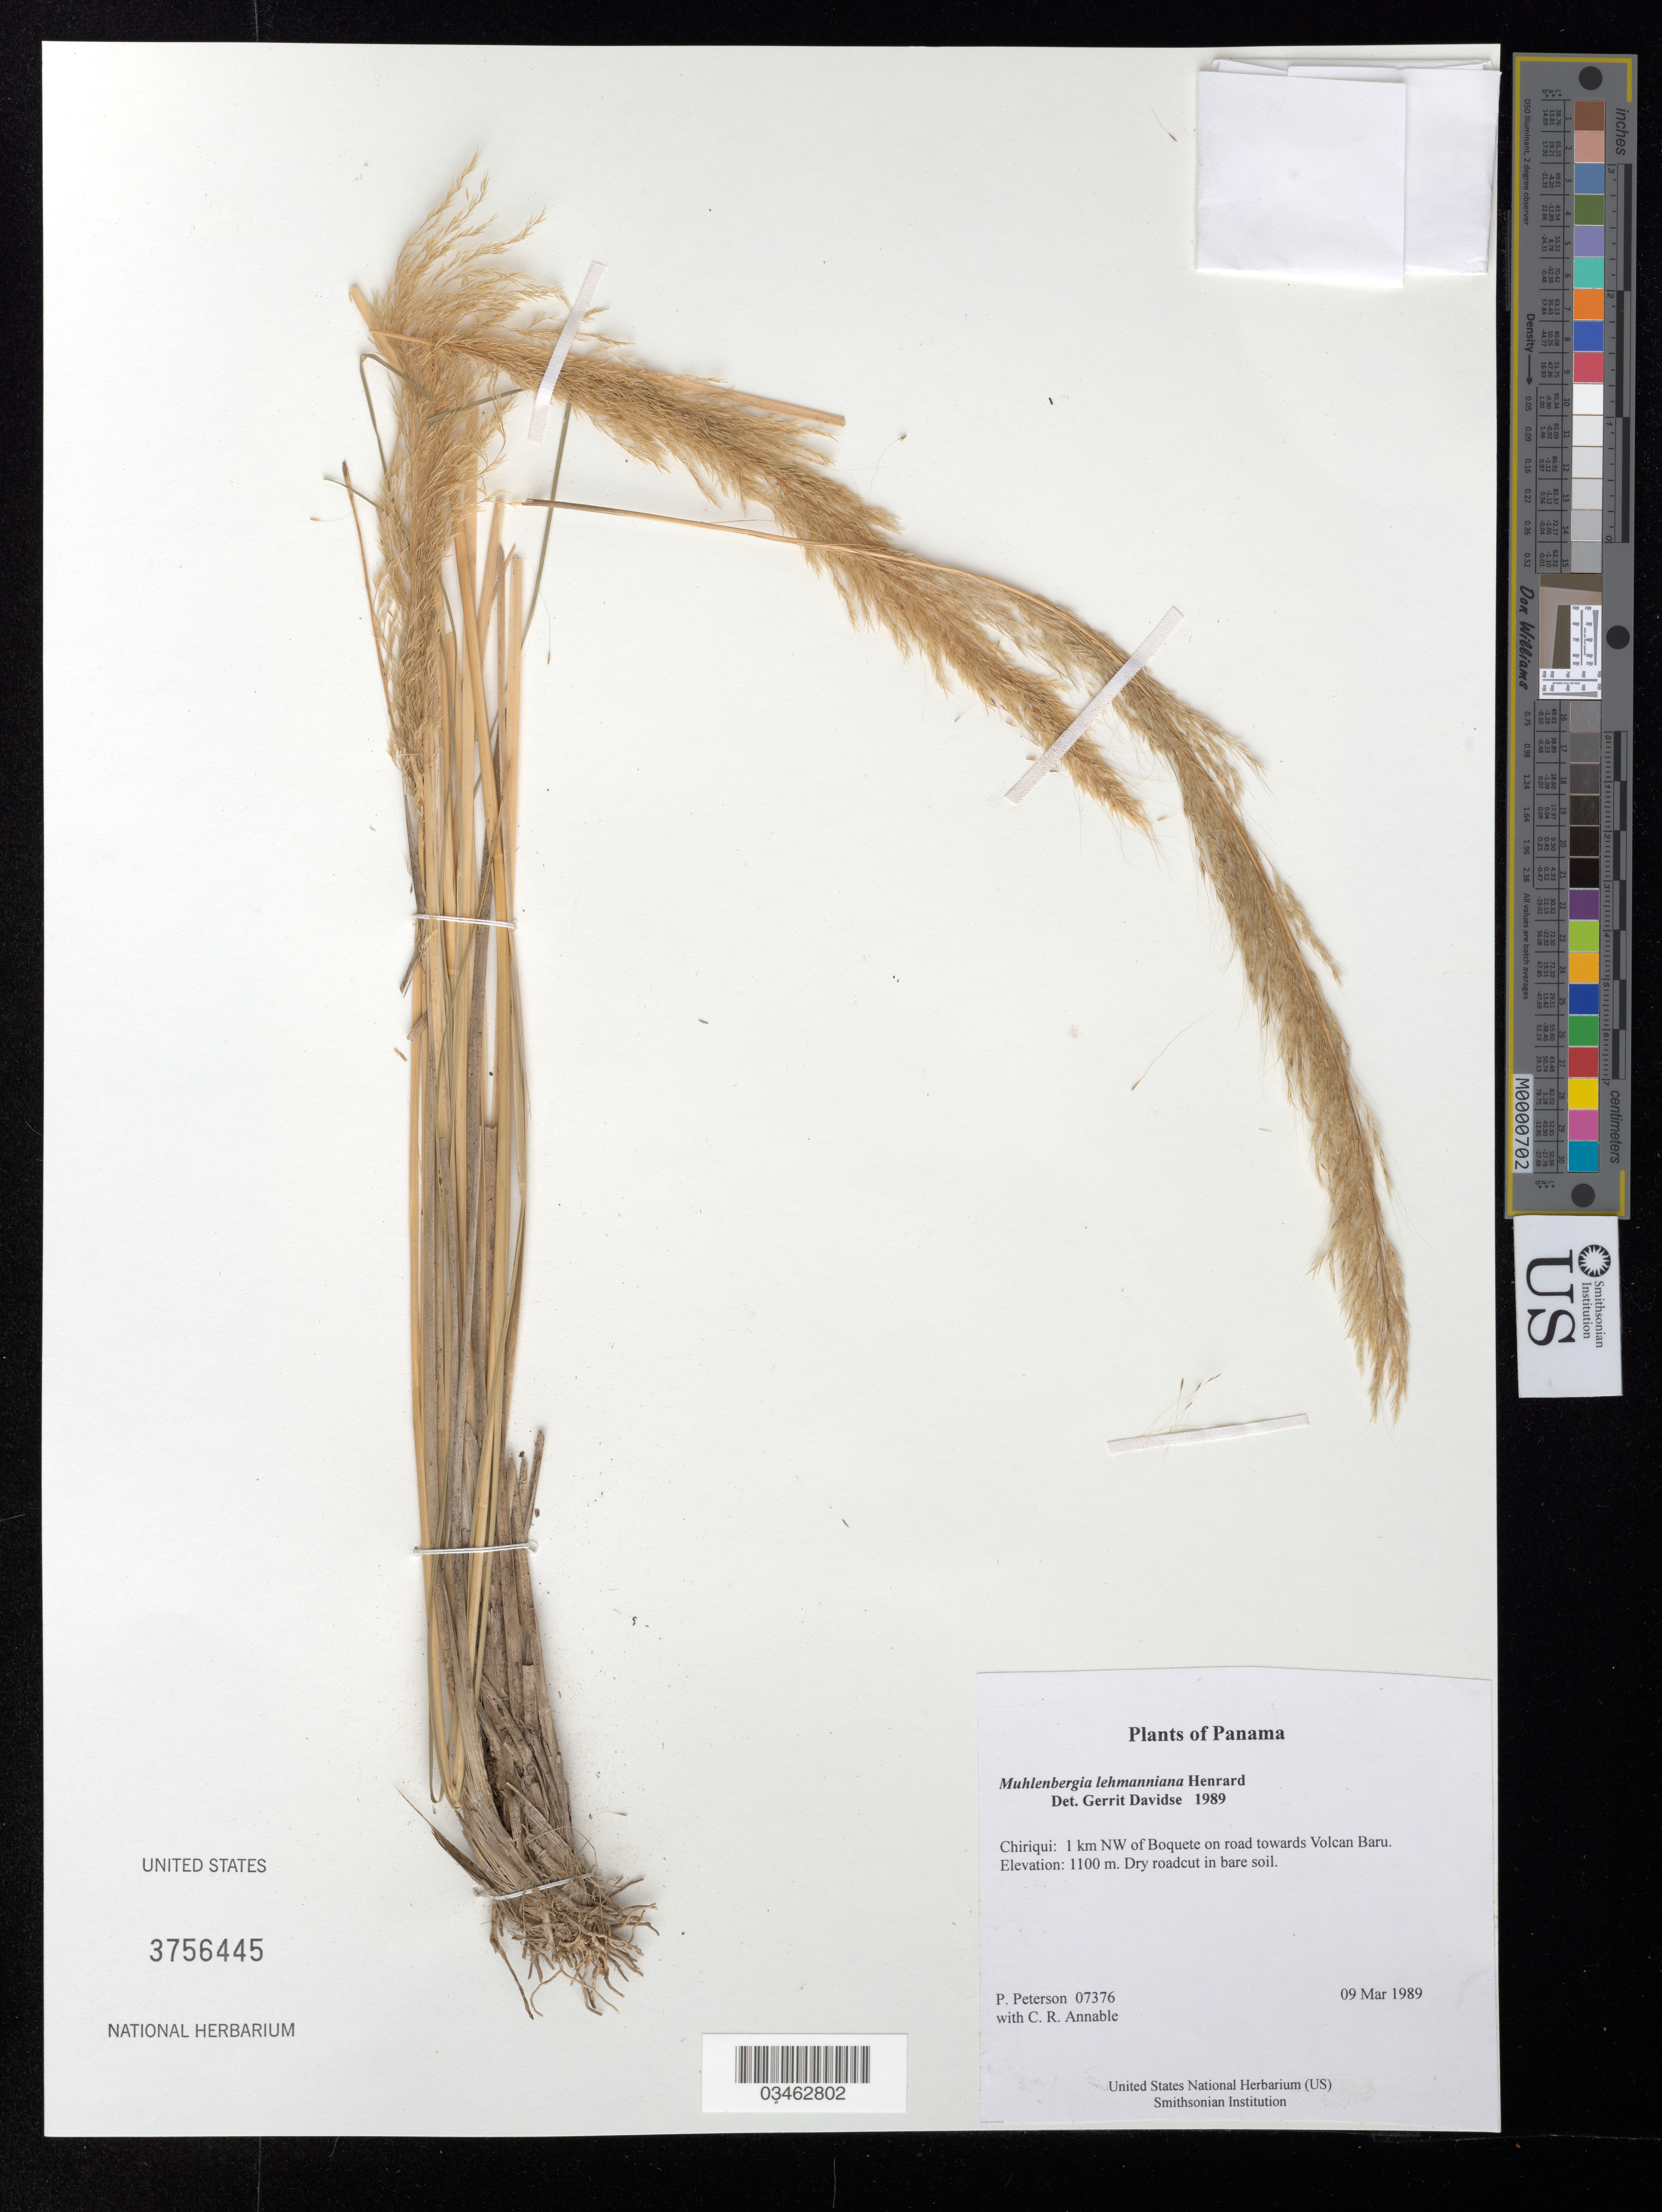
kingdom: Plantae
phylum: Tracheophyta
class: Liliopsida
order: Poales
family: Poaceae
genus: Muhlenbergia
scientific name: Muhlenbergia lehmanniana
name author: Henr.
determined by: Davidse, Gerrit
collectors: P. M. Peterson & C. R. Annable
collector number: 07376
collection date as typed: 09 Mar 1989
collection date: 1989-03-09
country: Panama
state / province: Chiriqui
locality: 1 km NW of Boquete on road towards Volcan Baru.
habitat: Dry roadcut in bare soil.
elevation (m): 1100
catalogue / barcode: US 3756445